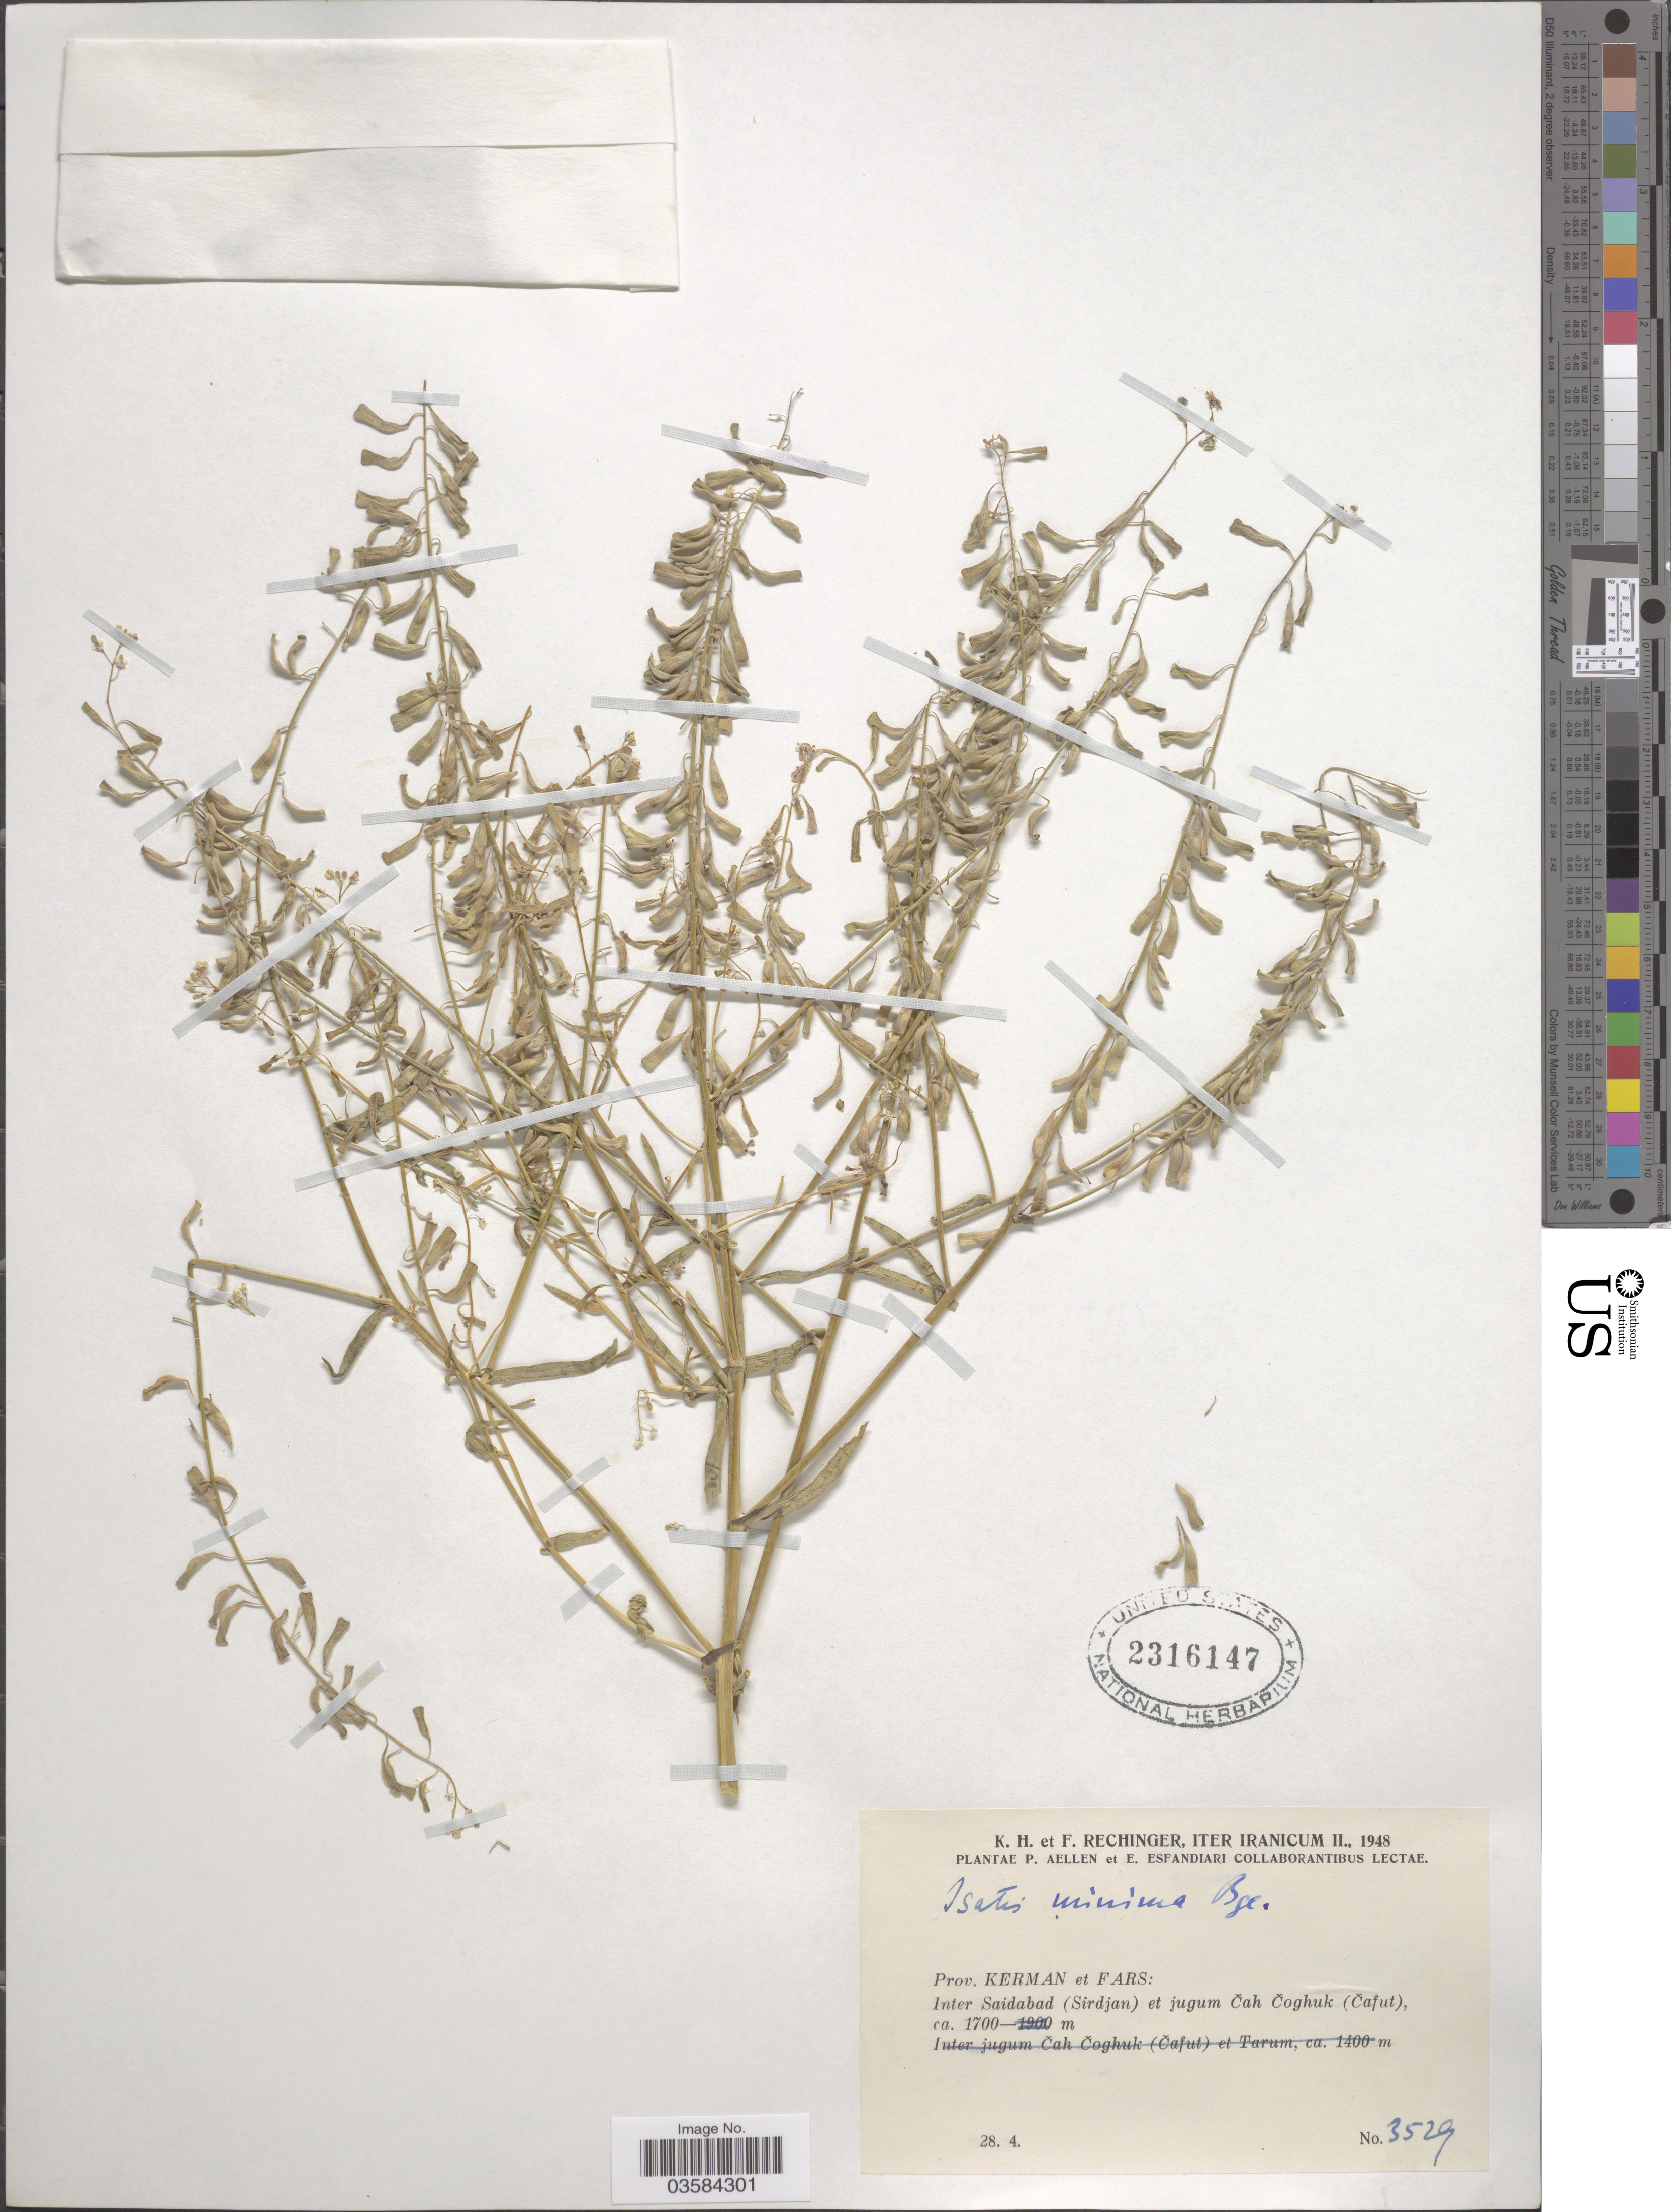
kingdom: Plantae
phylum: Tracheophyta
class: Magnoliopsida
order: Brassicales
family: Brassicaceae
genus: Isatis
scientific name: Isatis minima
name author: Bunge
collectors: K. H. Rechinger, F. Rechinger, P. Aellen & E. Esfandiari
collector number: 3529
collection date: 1948-04-28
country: Iran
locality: Prov. Kerman et Fars: Inter Saidabad (Sirdjan) et jugum Čah Čoghuk (Čafut).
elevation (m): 1700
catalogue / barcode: US 2316147